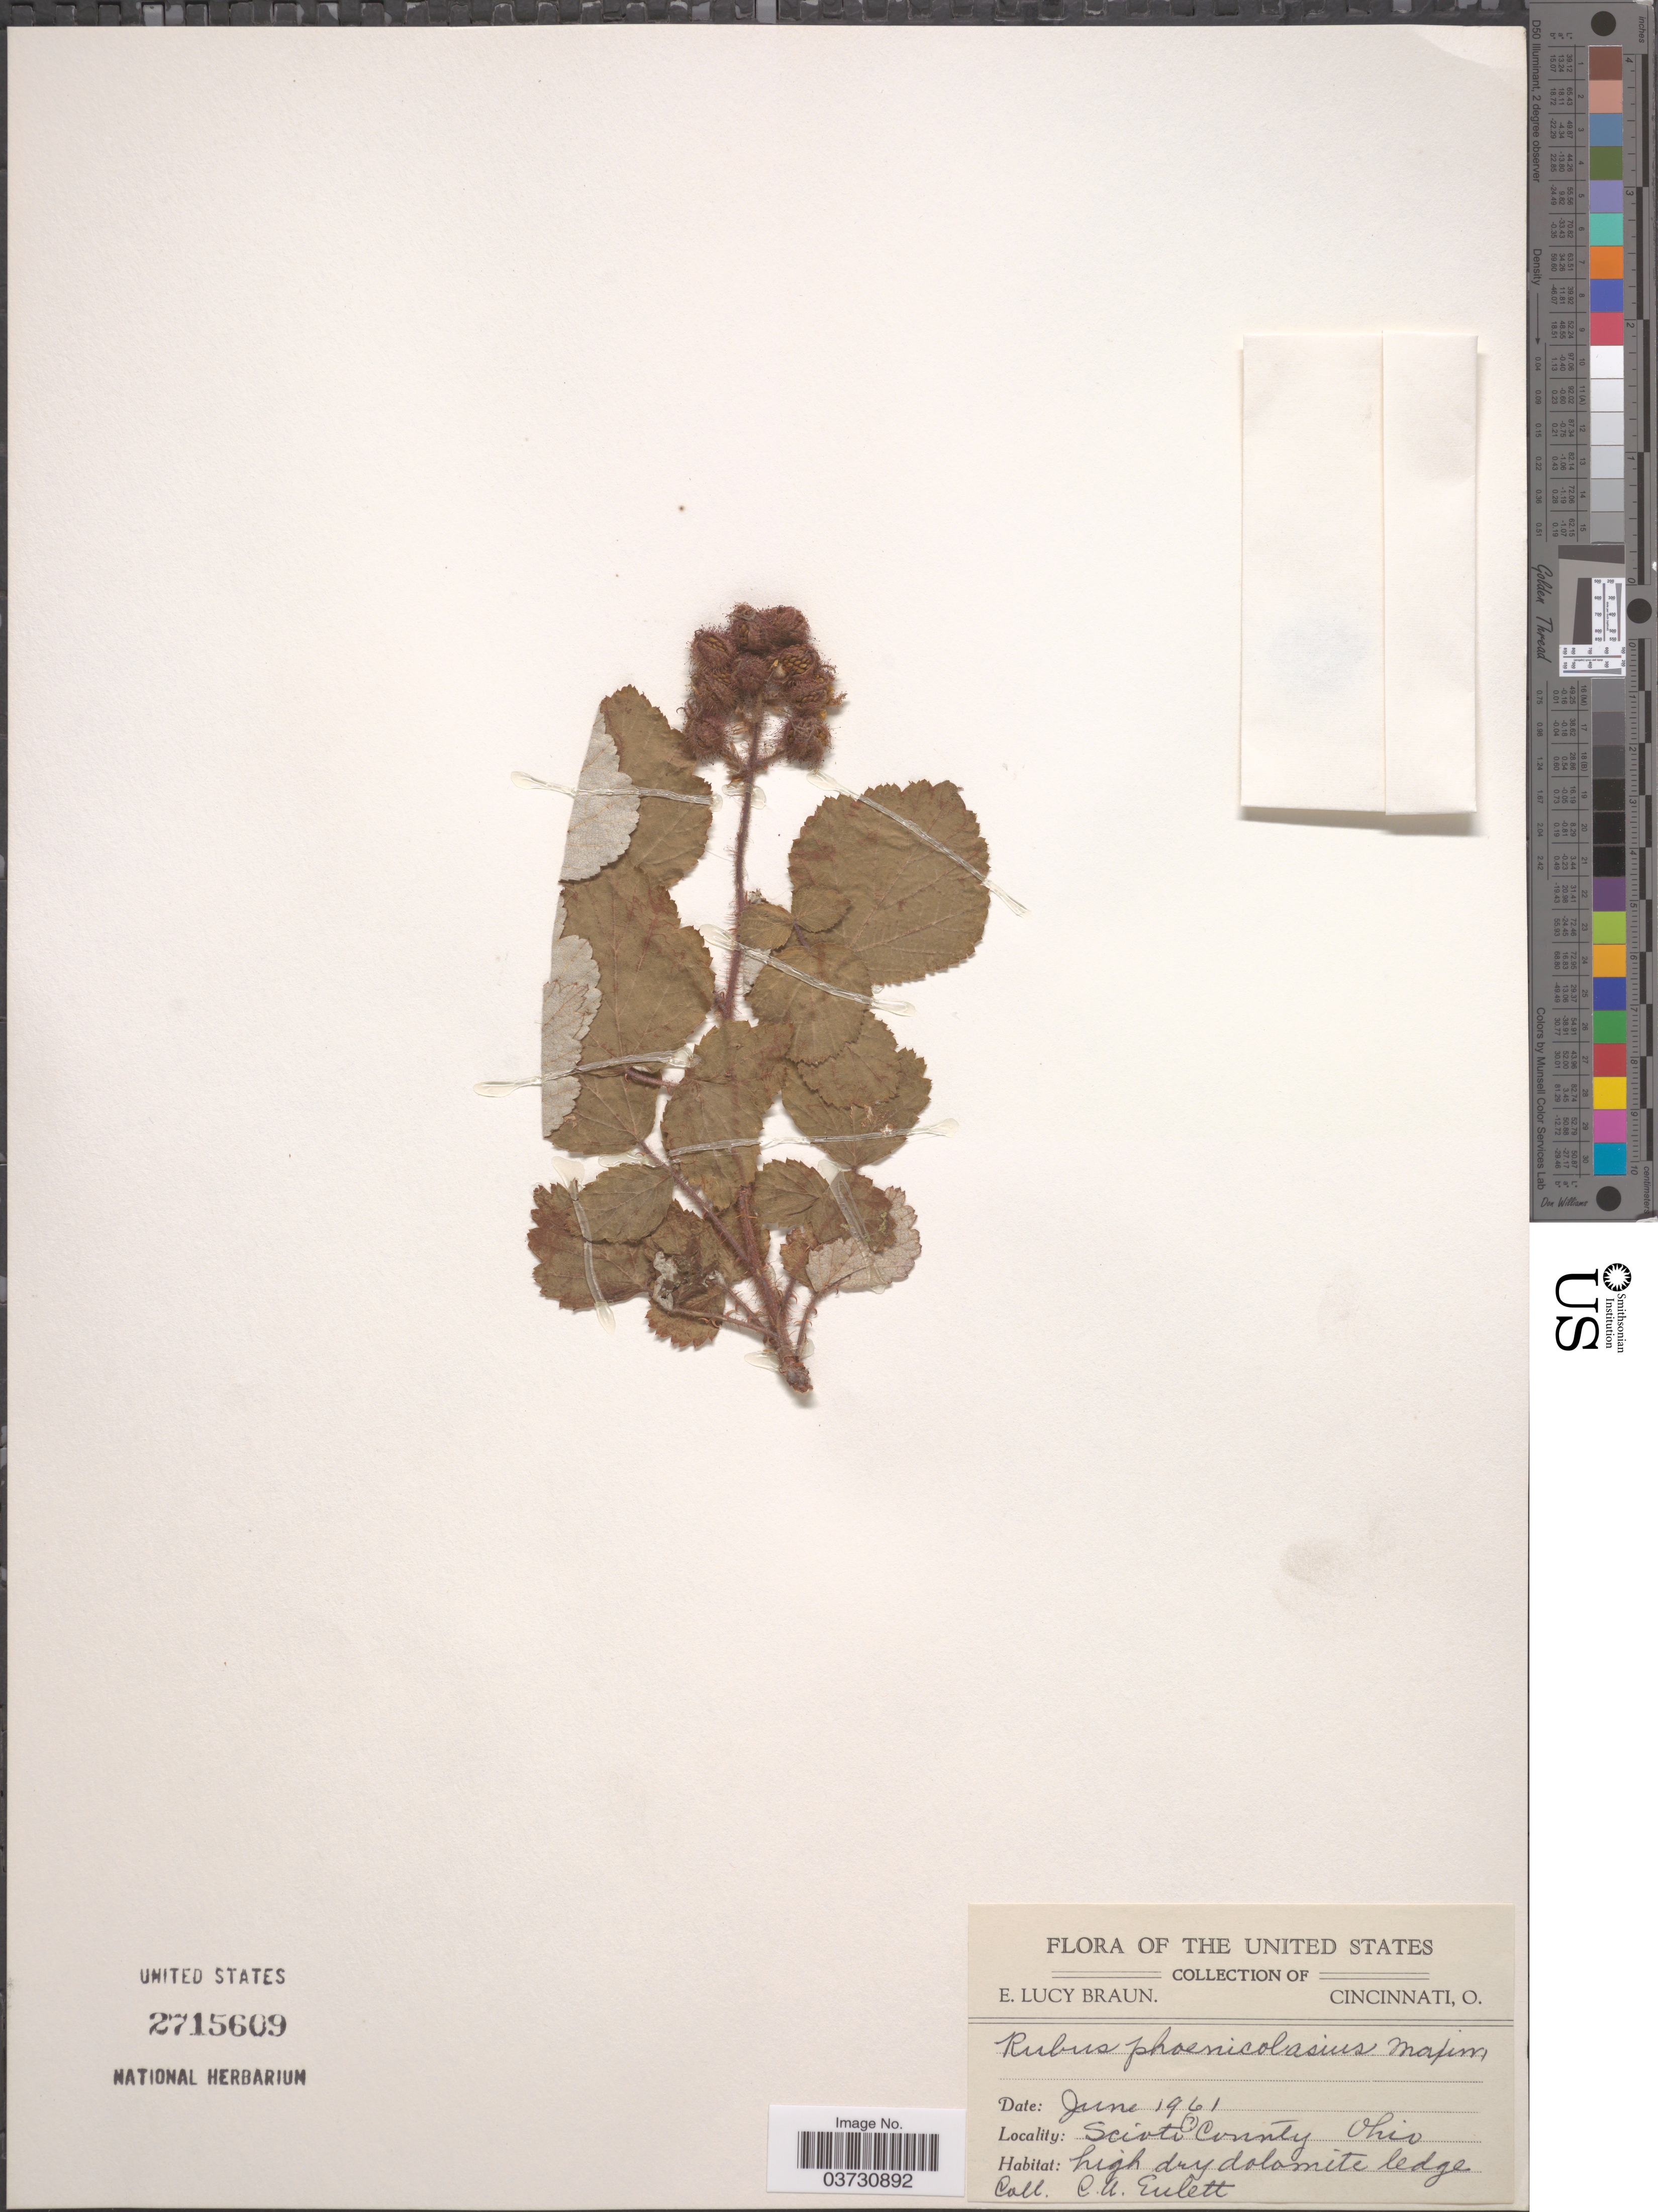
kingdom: Plantae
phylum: Tracheophyta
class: Magnoliopsida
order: Rosales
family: Rosaceae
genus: Rubus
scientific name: Rubus phoenicolasius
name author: Maxim.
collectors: C. Eulett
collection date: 1961-06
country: United States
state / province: Ohio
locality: Scioto County.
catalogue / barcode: US 2715609